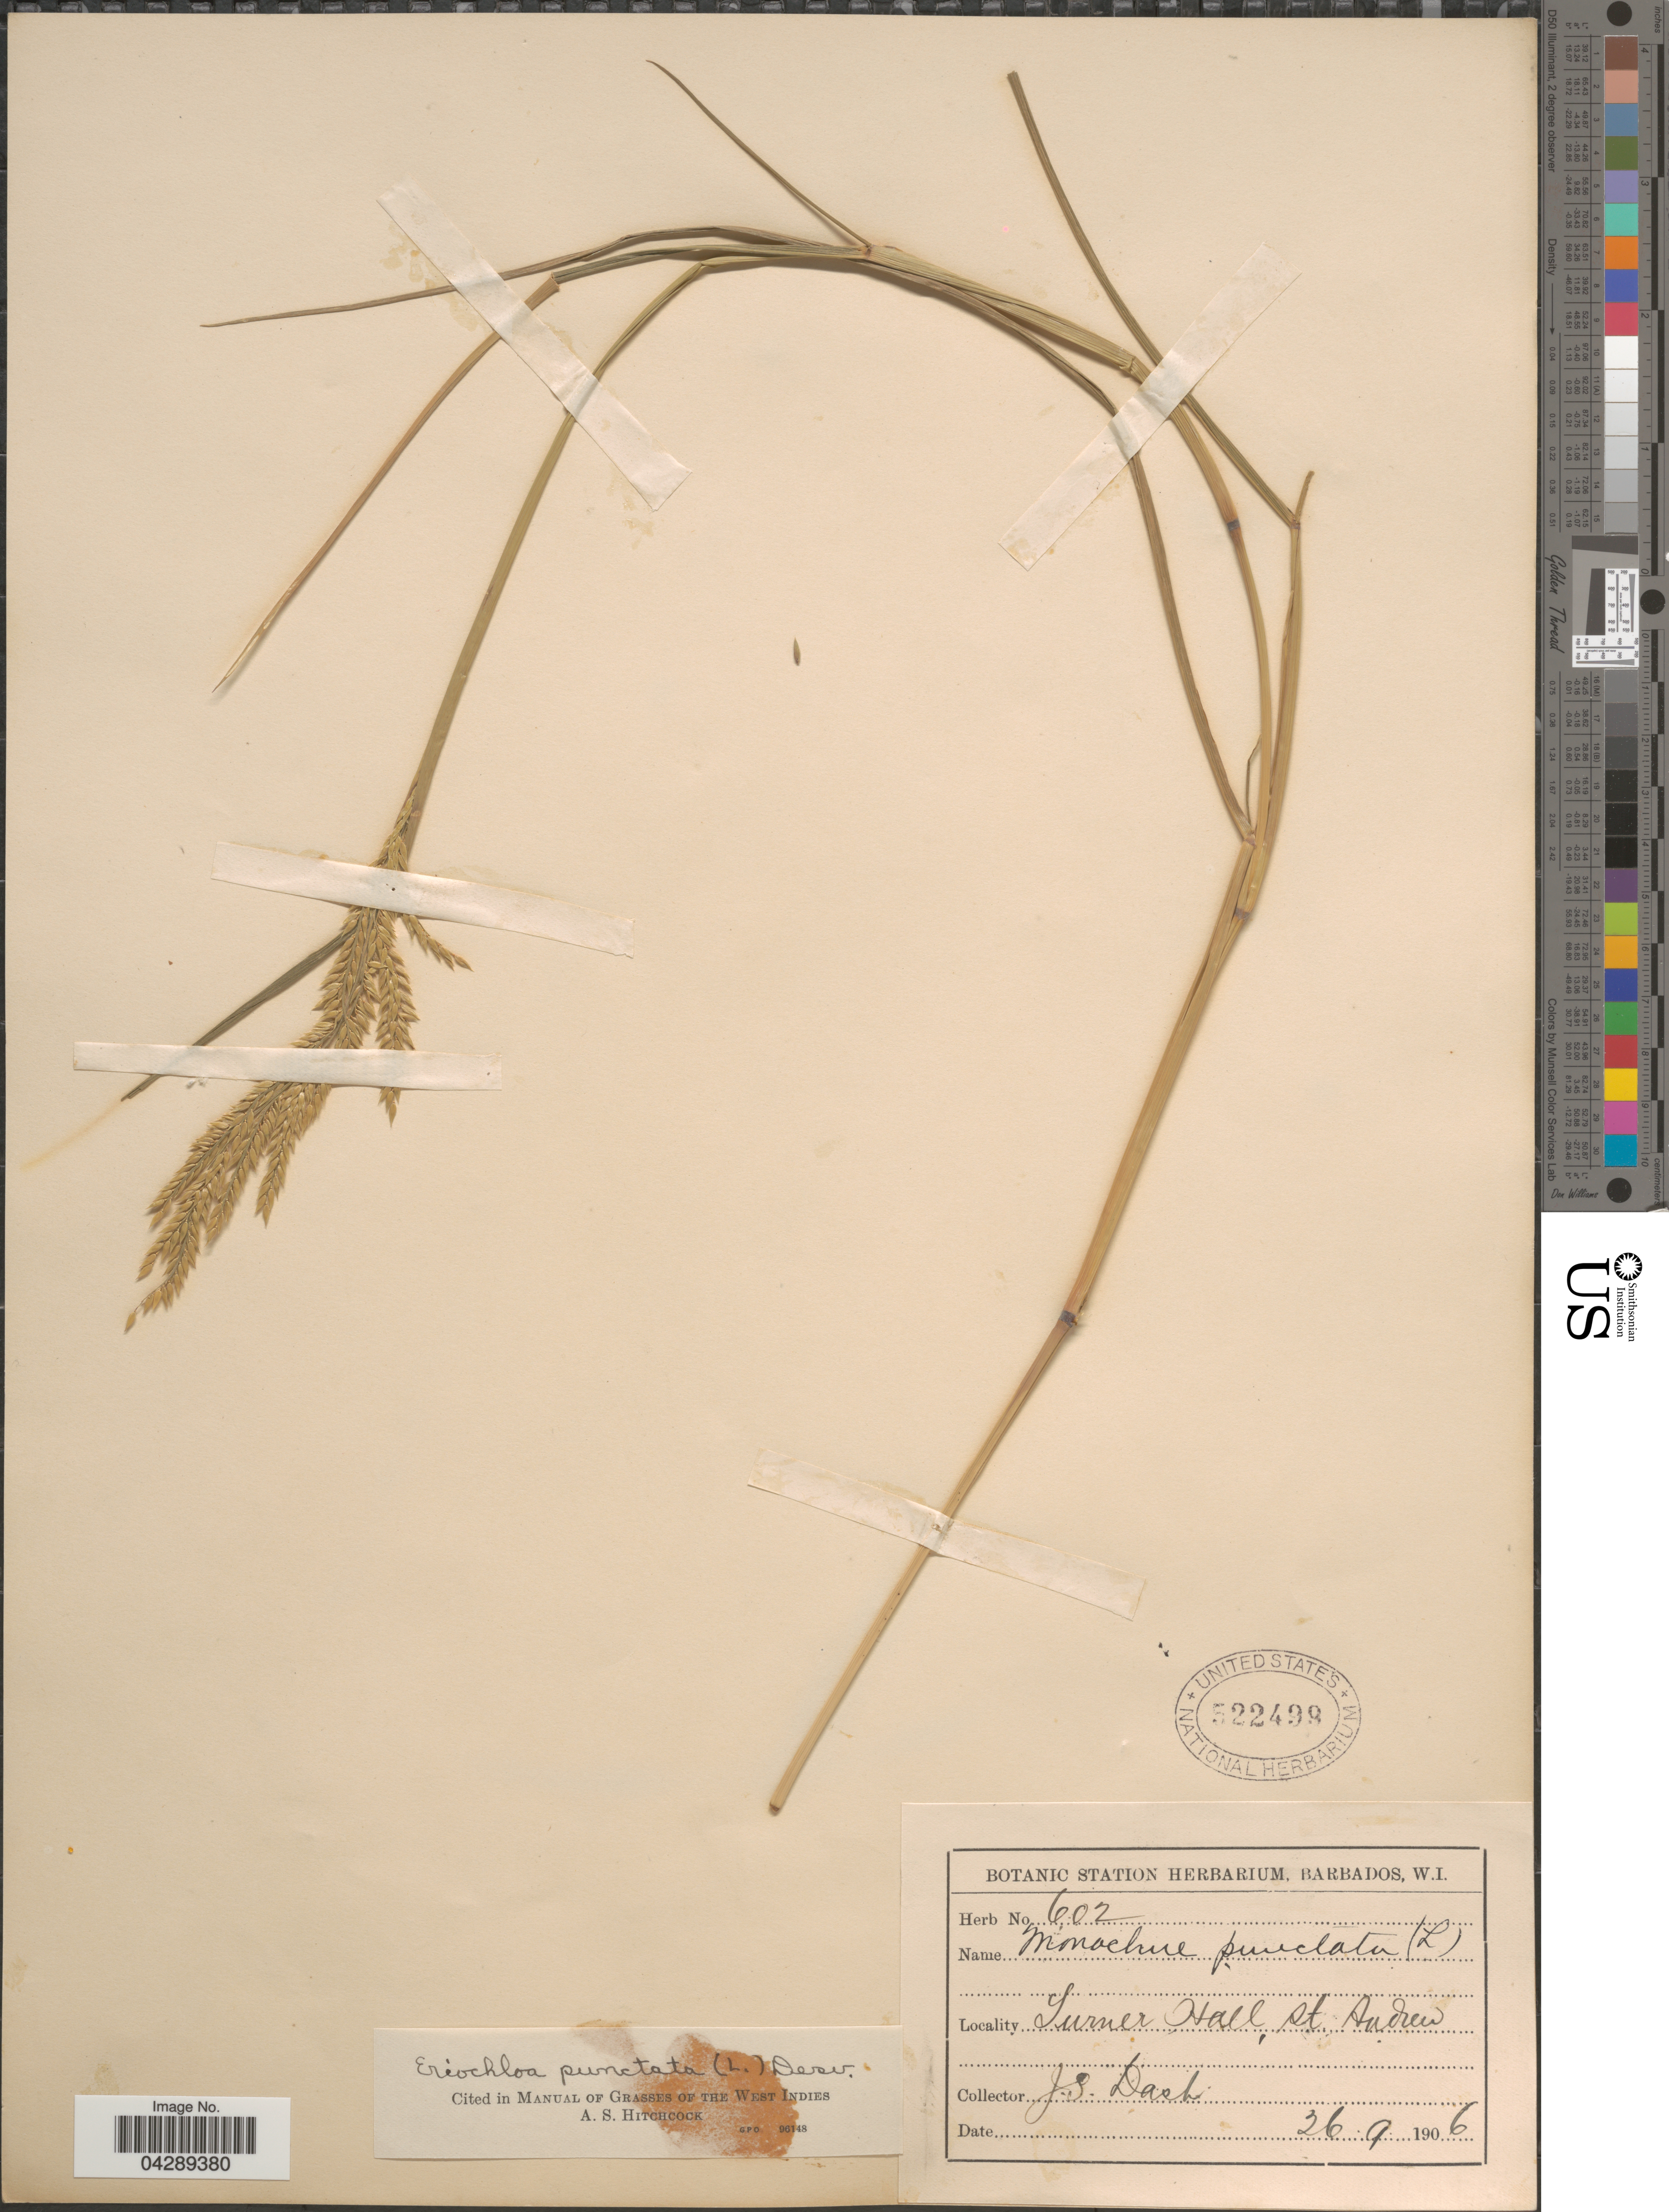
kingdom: Plantae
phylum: Tracheophyta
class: Liliopsida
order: Poales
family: Poaceae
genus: Eriochloa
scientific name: Eriochloa punctata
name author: (L.) Desv. ex Ham.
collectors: J. Dash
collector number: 602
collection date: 1906-09-26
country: Barbados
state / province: Saint Andrew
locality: Turner Hall, St. Andrew.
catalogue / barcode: US 522499